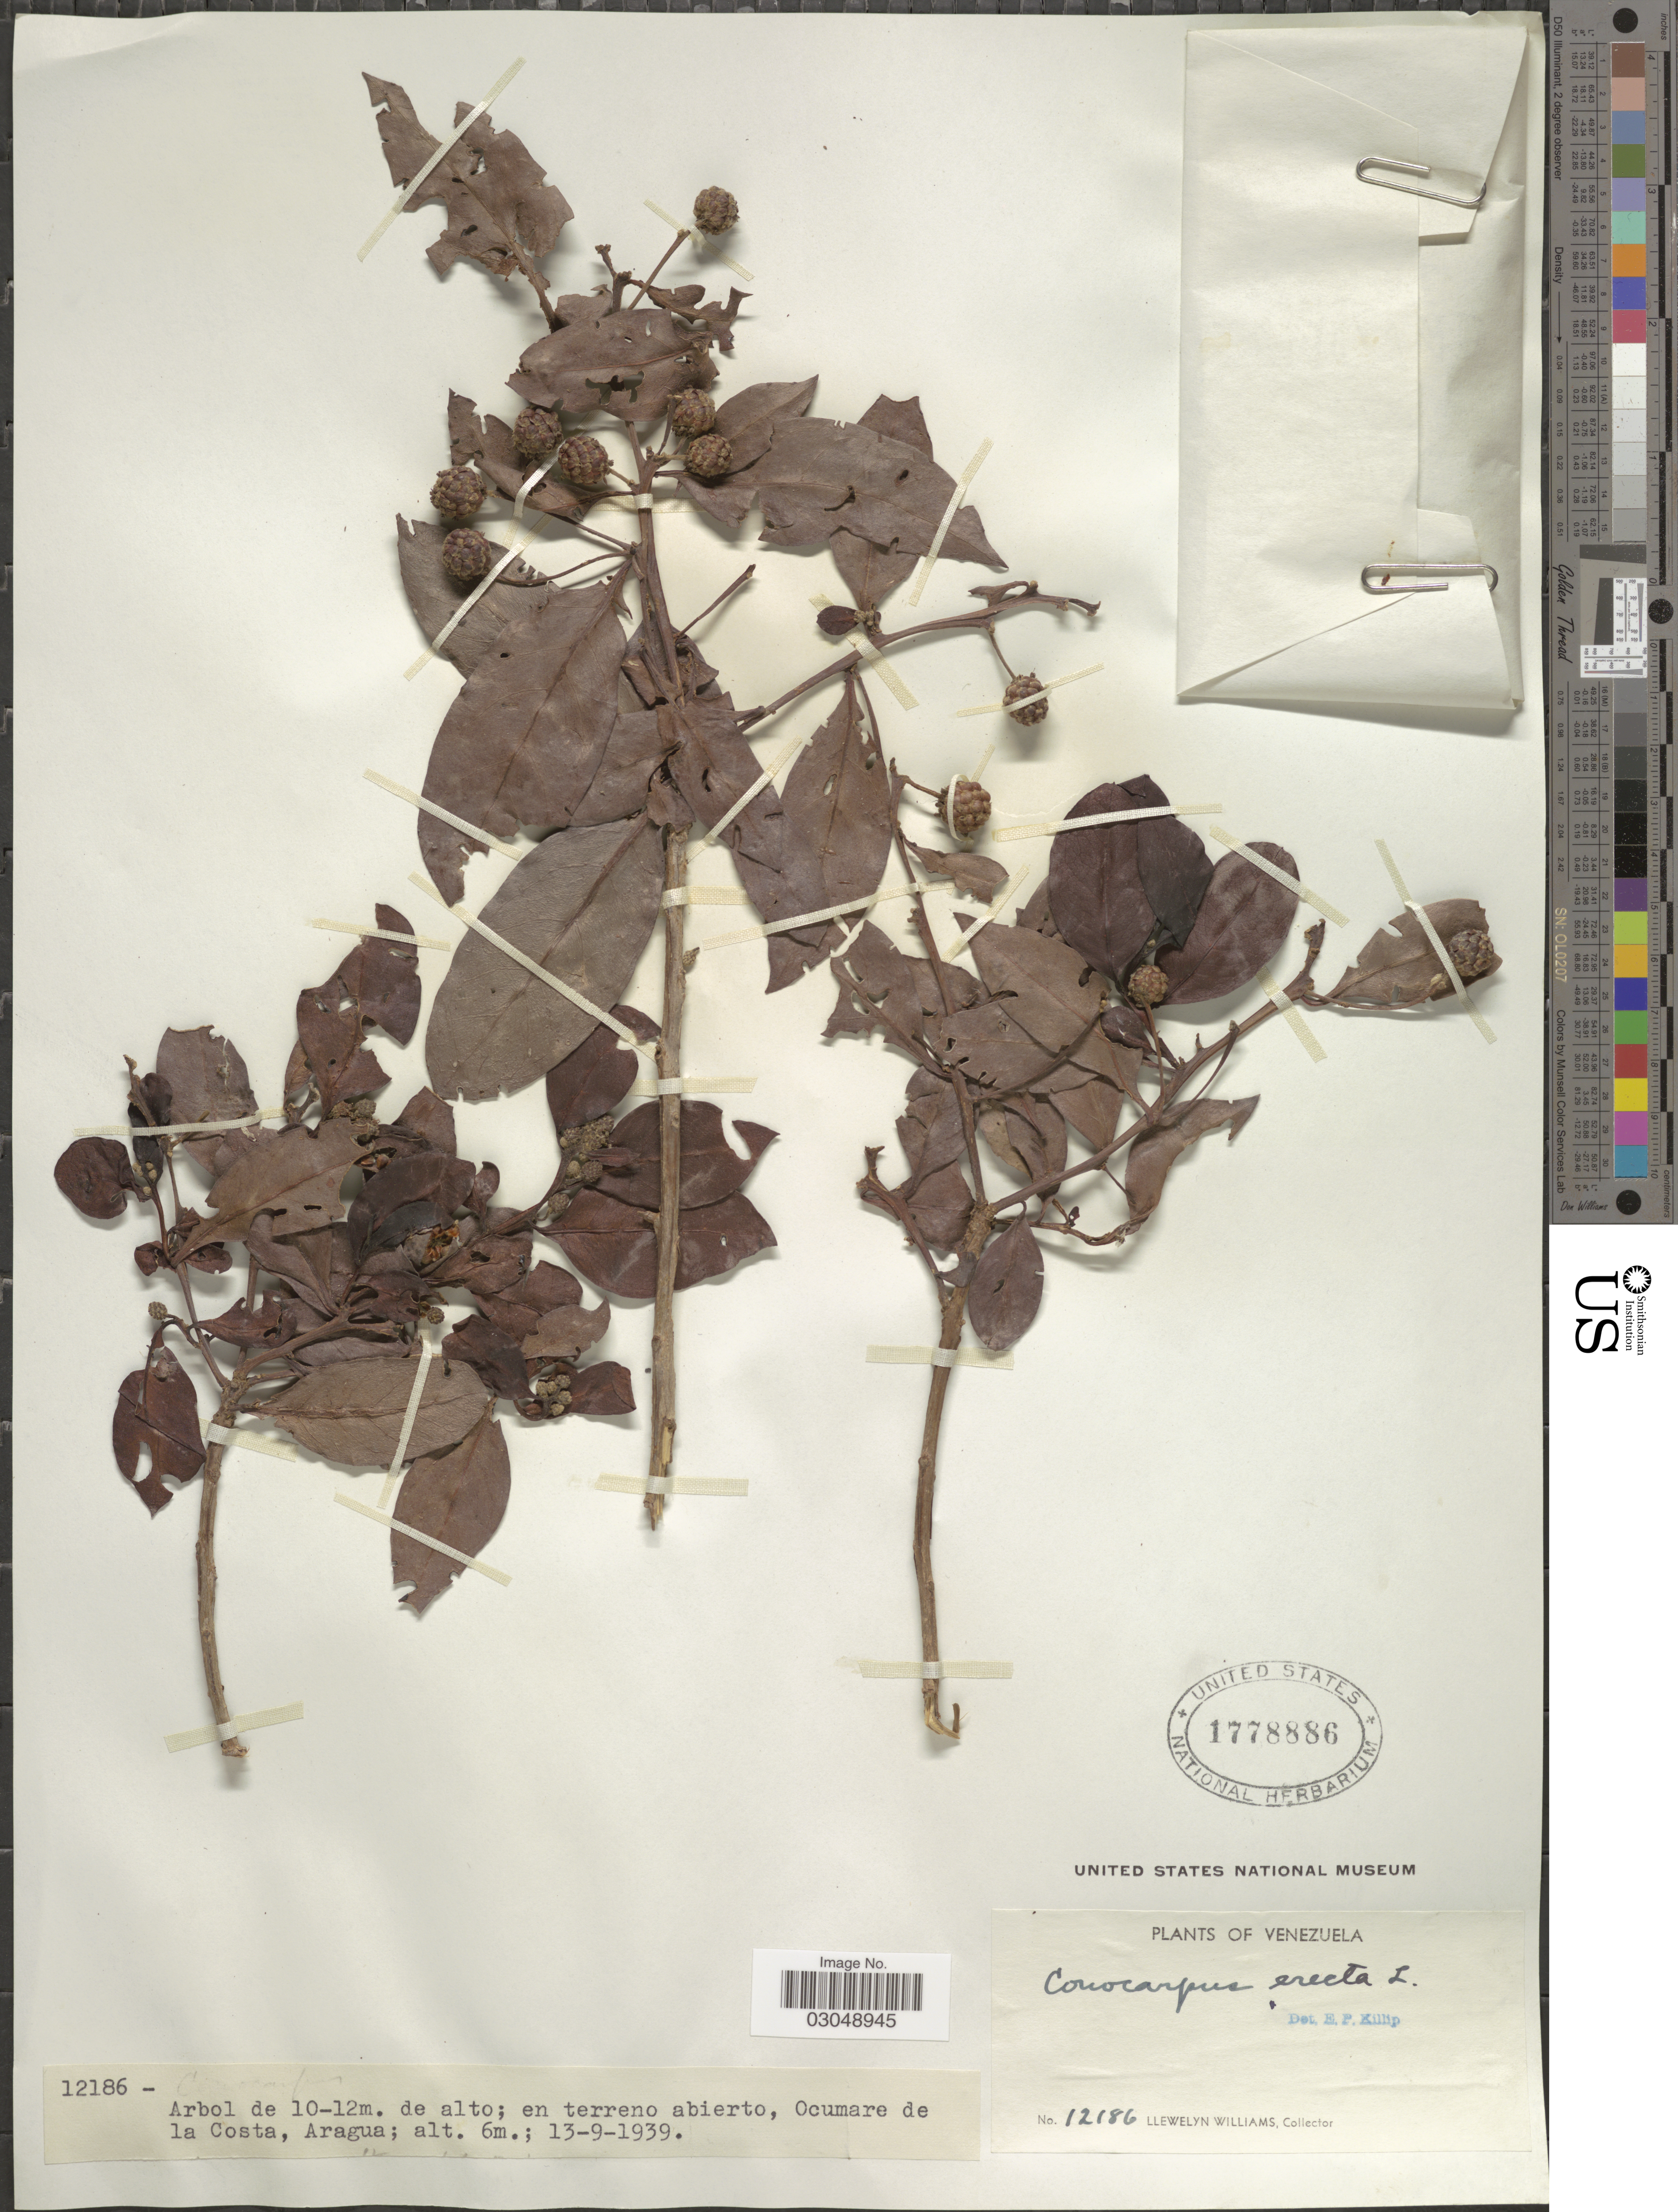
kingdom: Plantae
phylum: Tracheophyta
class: Magnoliopsida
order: Myrtales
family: Combretaceae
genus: Conocarpus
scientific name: Conocarpus erectus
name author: L.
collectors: Ll. Williams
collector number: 12186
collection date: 1939-09-13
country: Venezuela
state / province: Aragua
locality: Ocumare de la Costa.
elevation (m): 6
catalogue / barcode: US 1778886